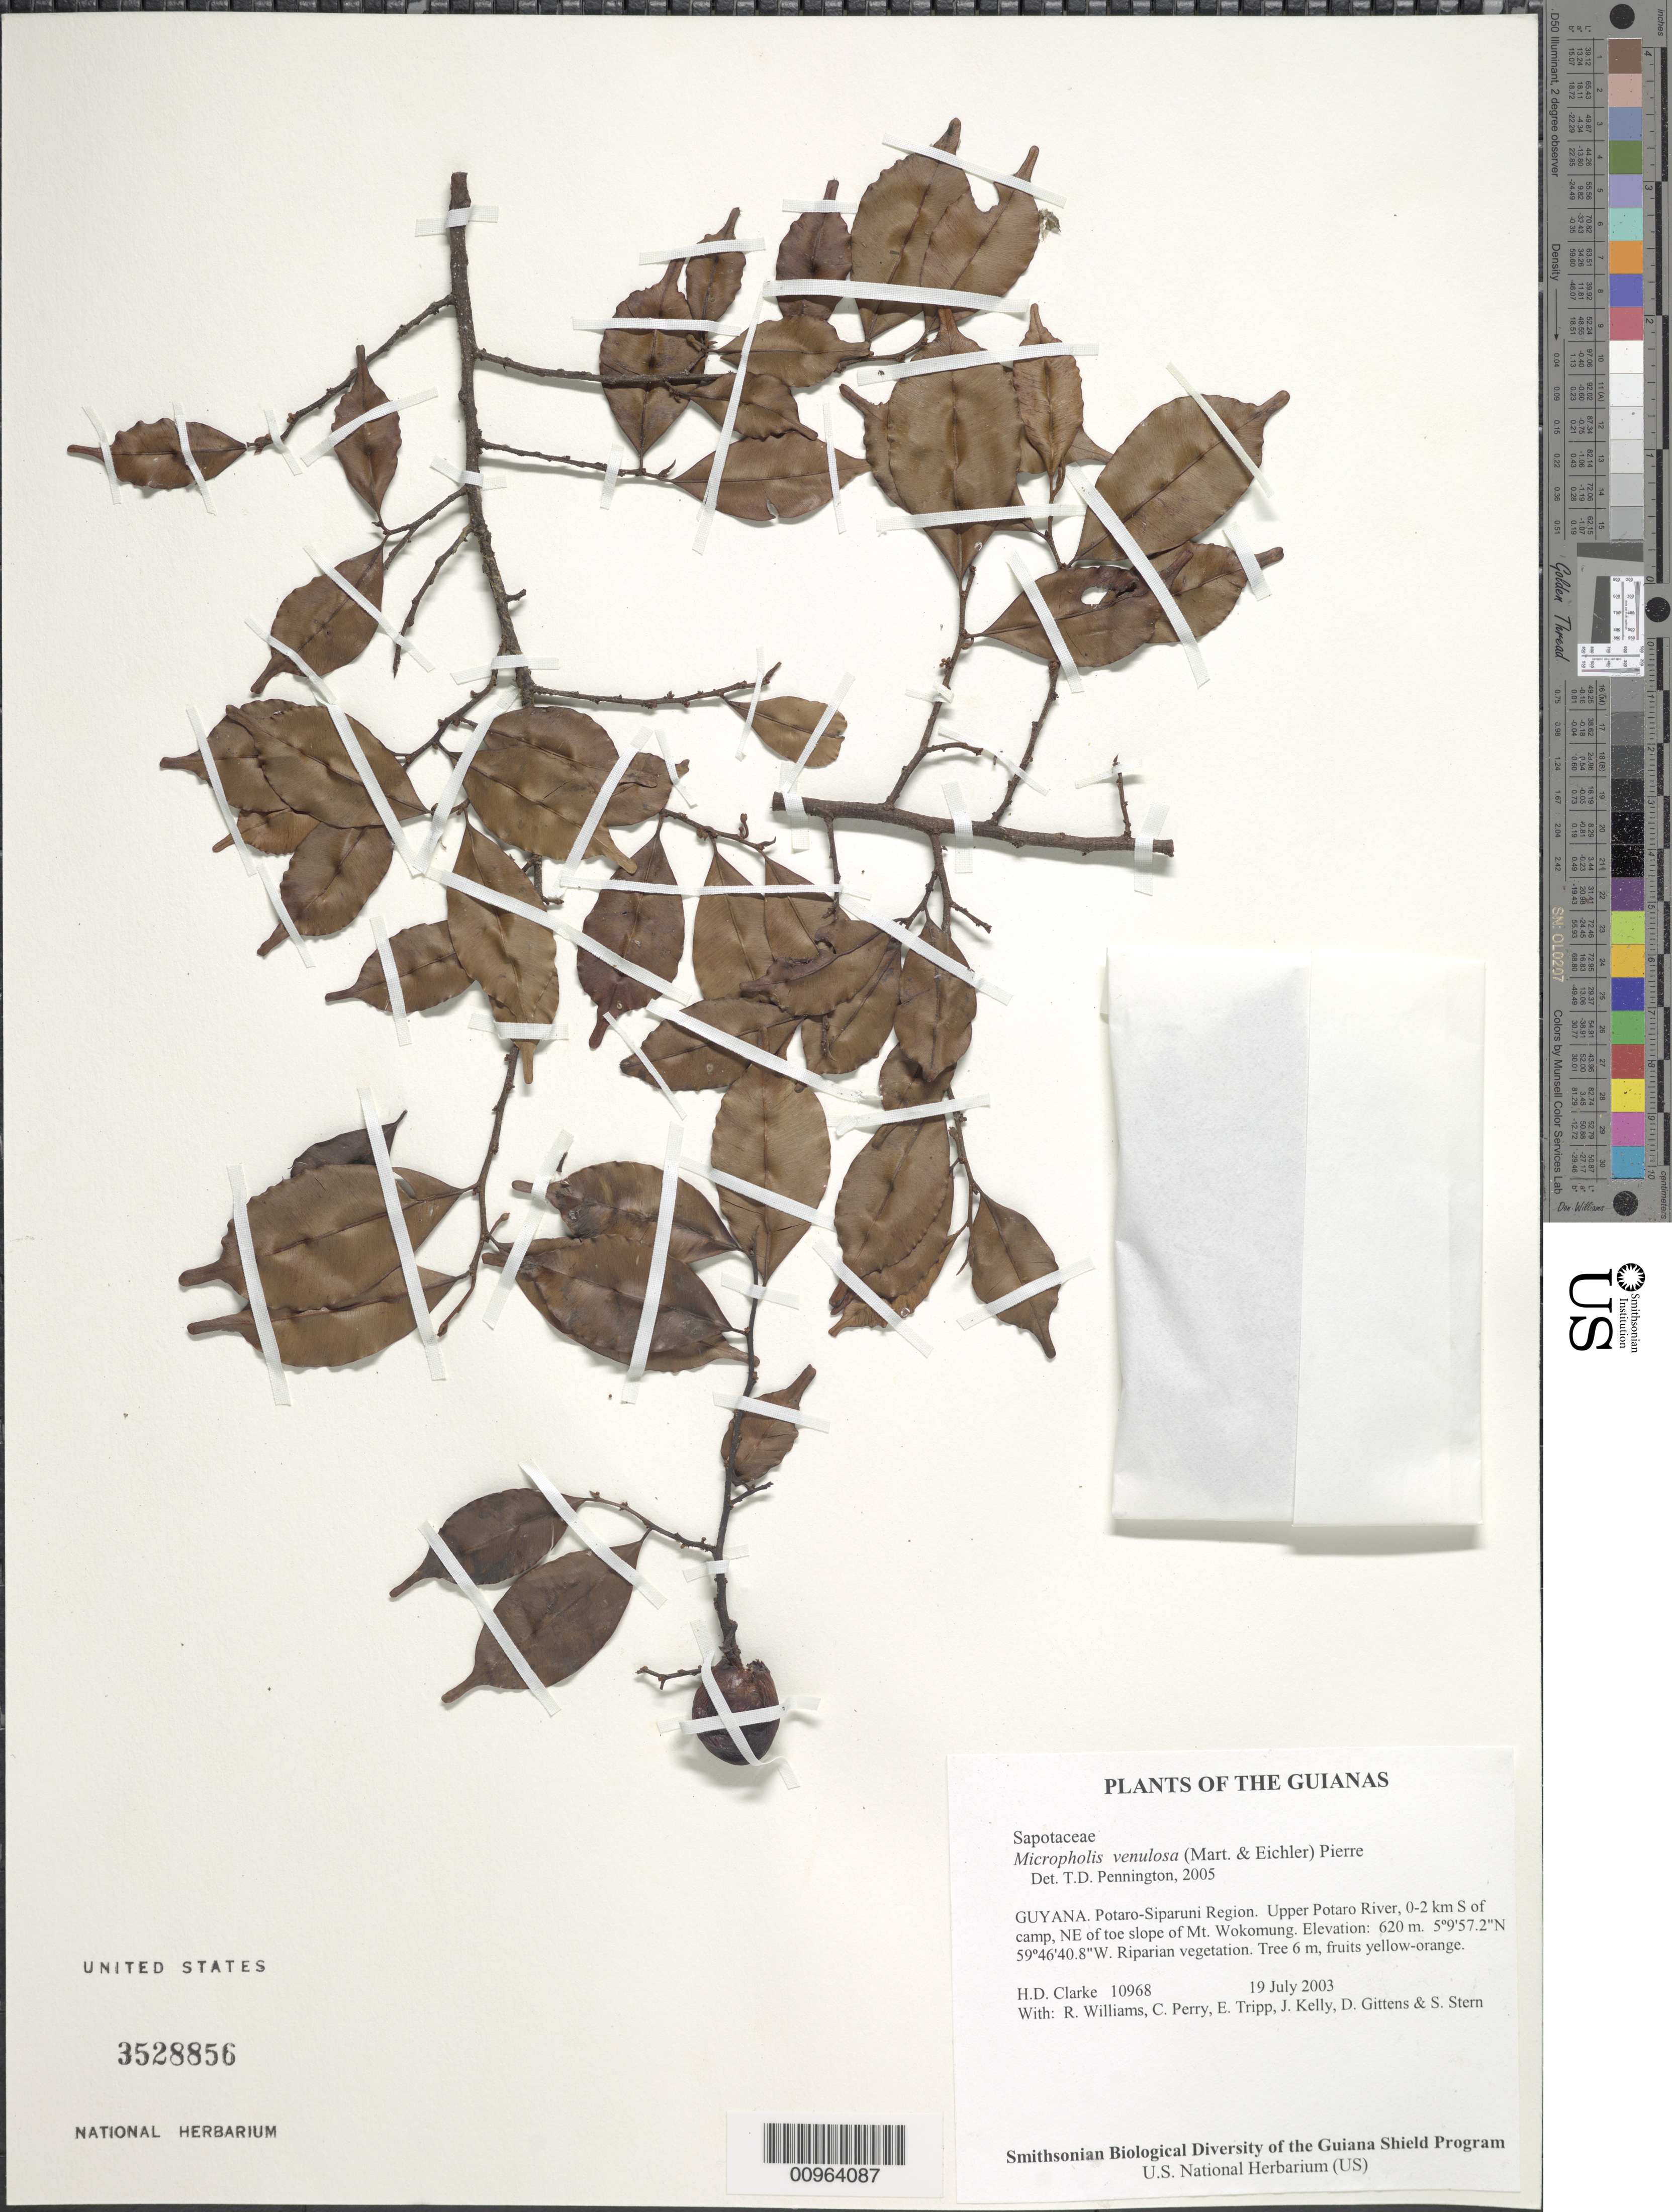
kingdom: Plantae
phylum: Tracheophyta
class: Magnoliopsida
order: Ericales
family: Sapotaceae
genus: Micropholis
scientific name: Micropholis venulosa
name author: (Mart. & Eichler) Pierre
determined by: Pennington, T. D., (K)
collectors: H. D. Clarke, R. Williams, C. Perry, E. Tripp, J. Kelly, D. Gittens & S. R. Stern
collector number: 10968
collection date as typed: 19 July 2003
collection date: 2003-07-19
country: Guyana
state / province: Potaro-Siparuni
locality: Upper Potaro River, 0-2 km S of camp, NE of toe slope of Mt. Wokomung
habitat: Riparian vegetation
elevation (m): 620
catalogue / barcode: US 3528856